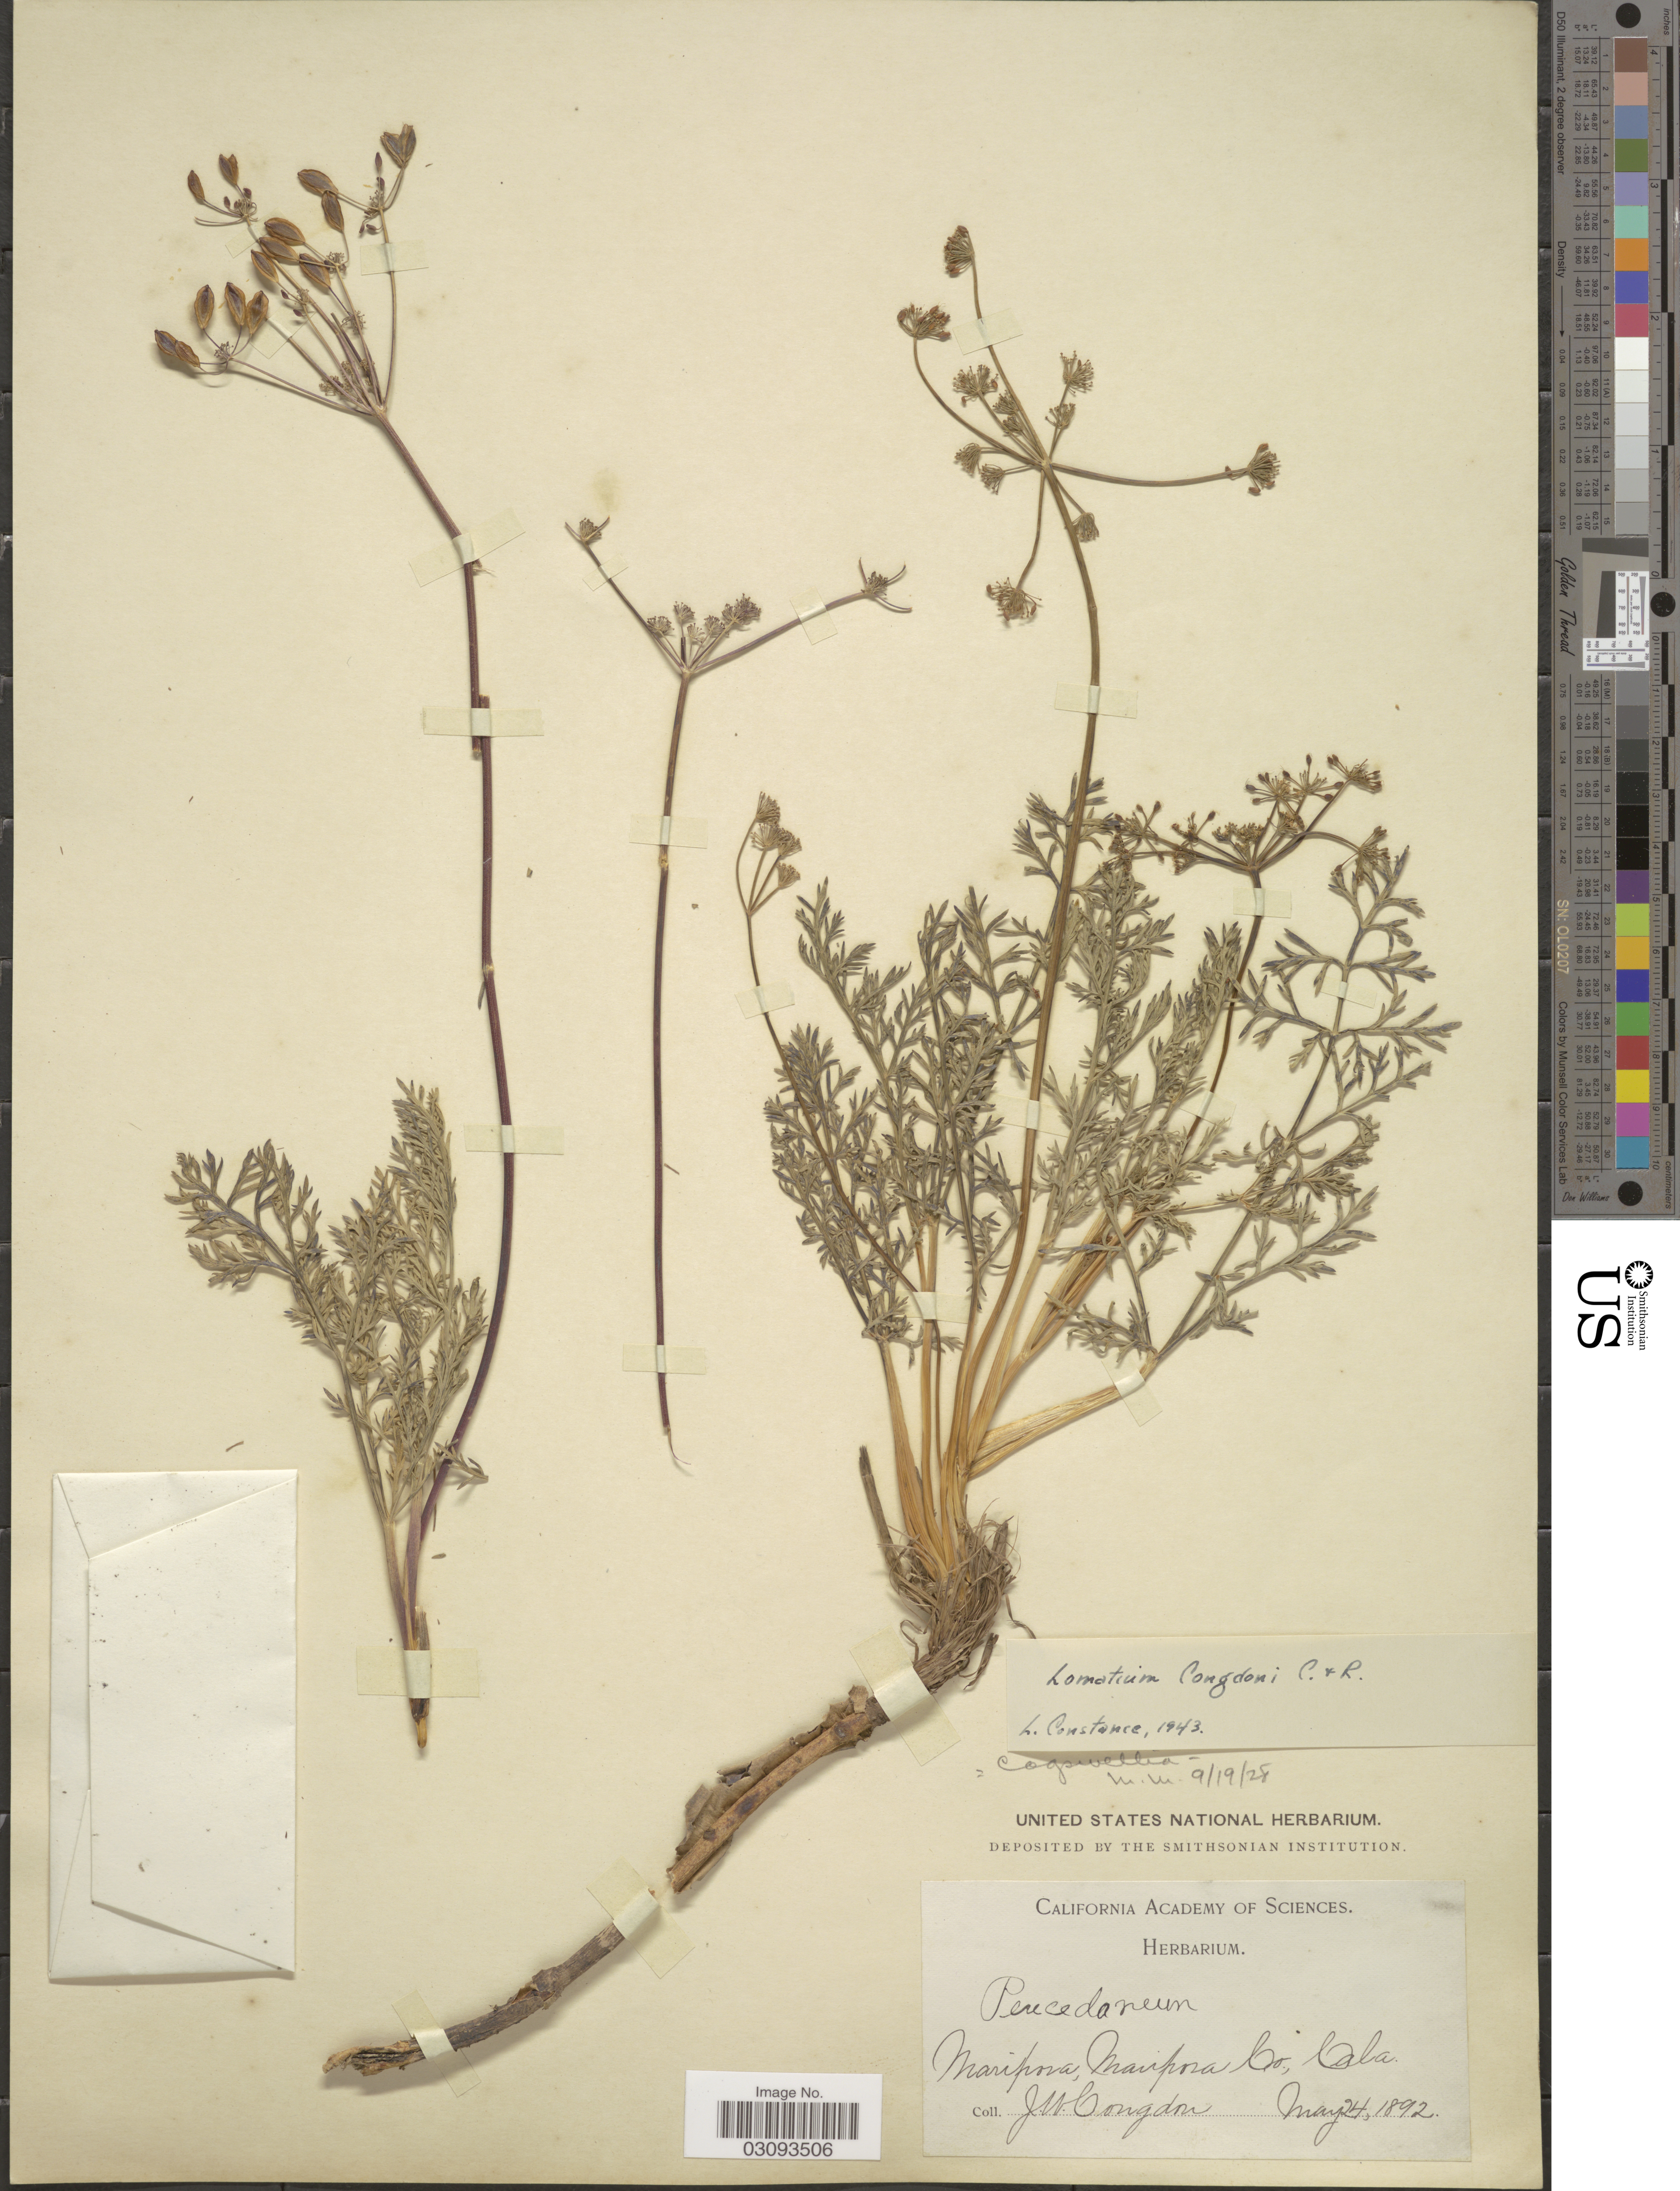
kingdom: Plantae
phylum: Tracheophyta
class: Magnoliopsida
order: Apiales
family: Apiaceae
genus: Lomatium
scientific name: Lomatium congdonii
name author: J.M. Coult. & Rose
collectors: J. W. Congdon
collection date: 1892-05-24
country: United States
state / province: California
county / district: Mariposa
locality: Mariposa, Mariposa Co.